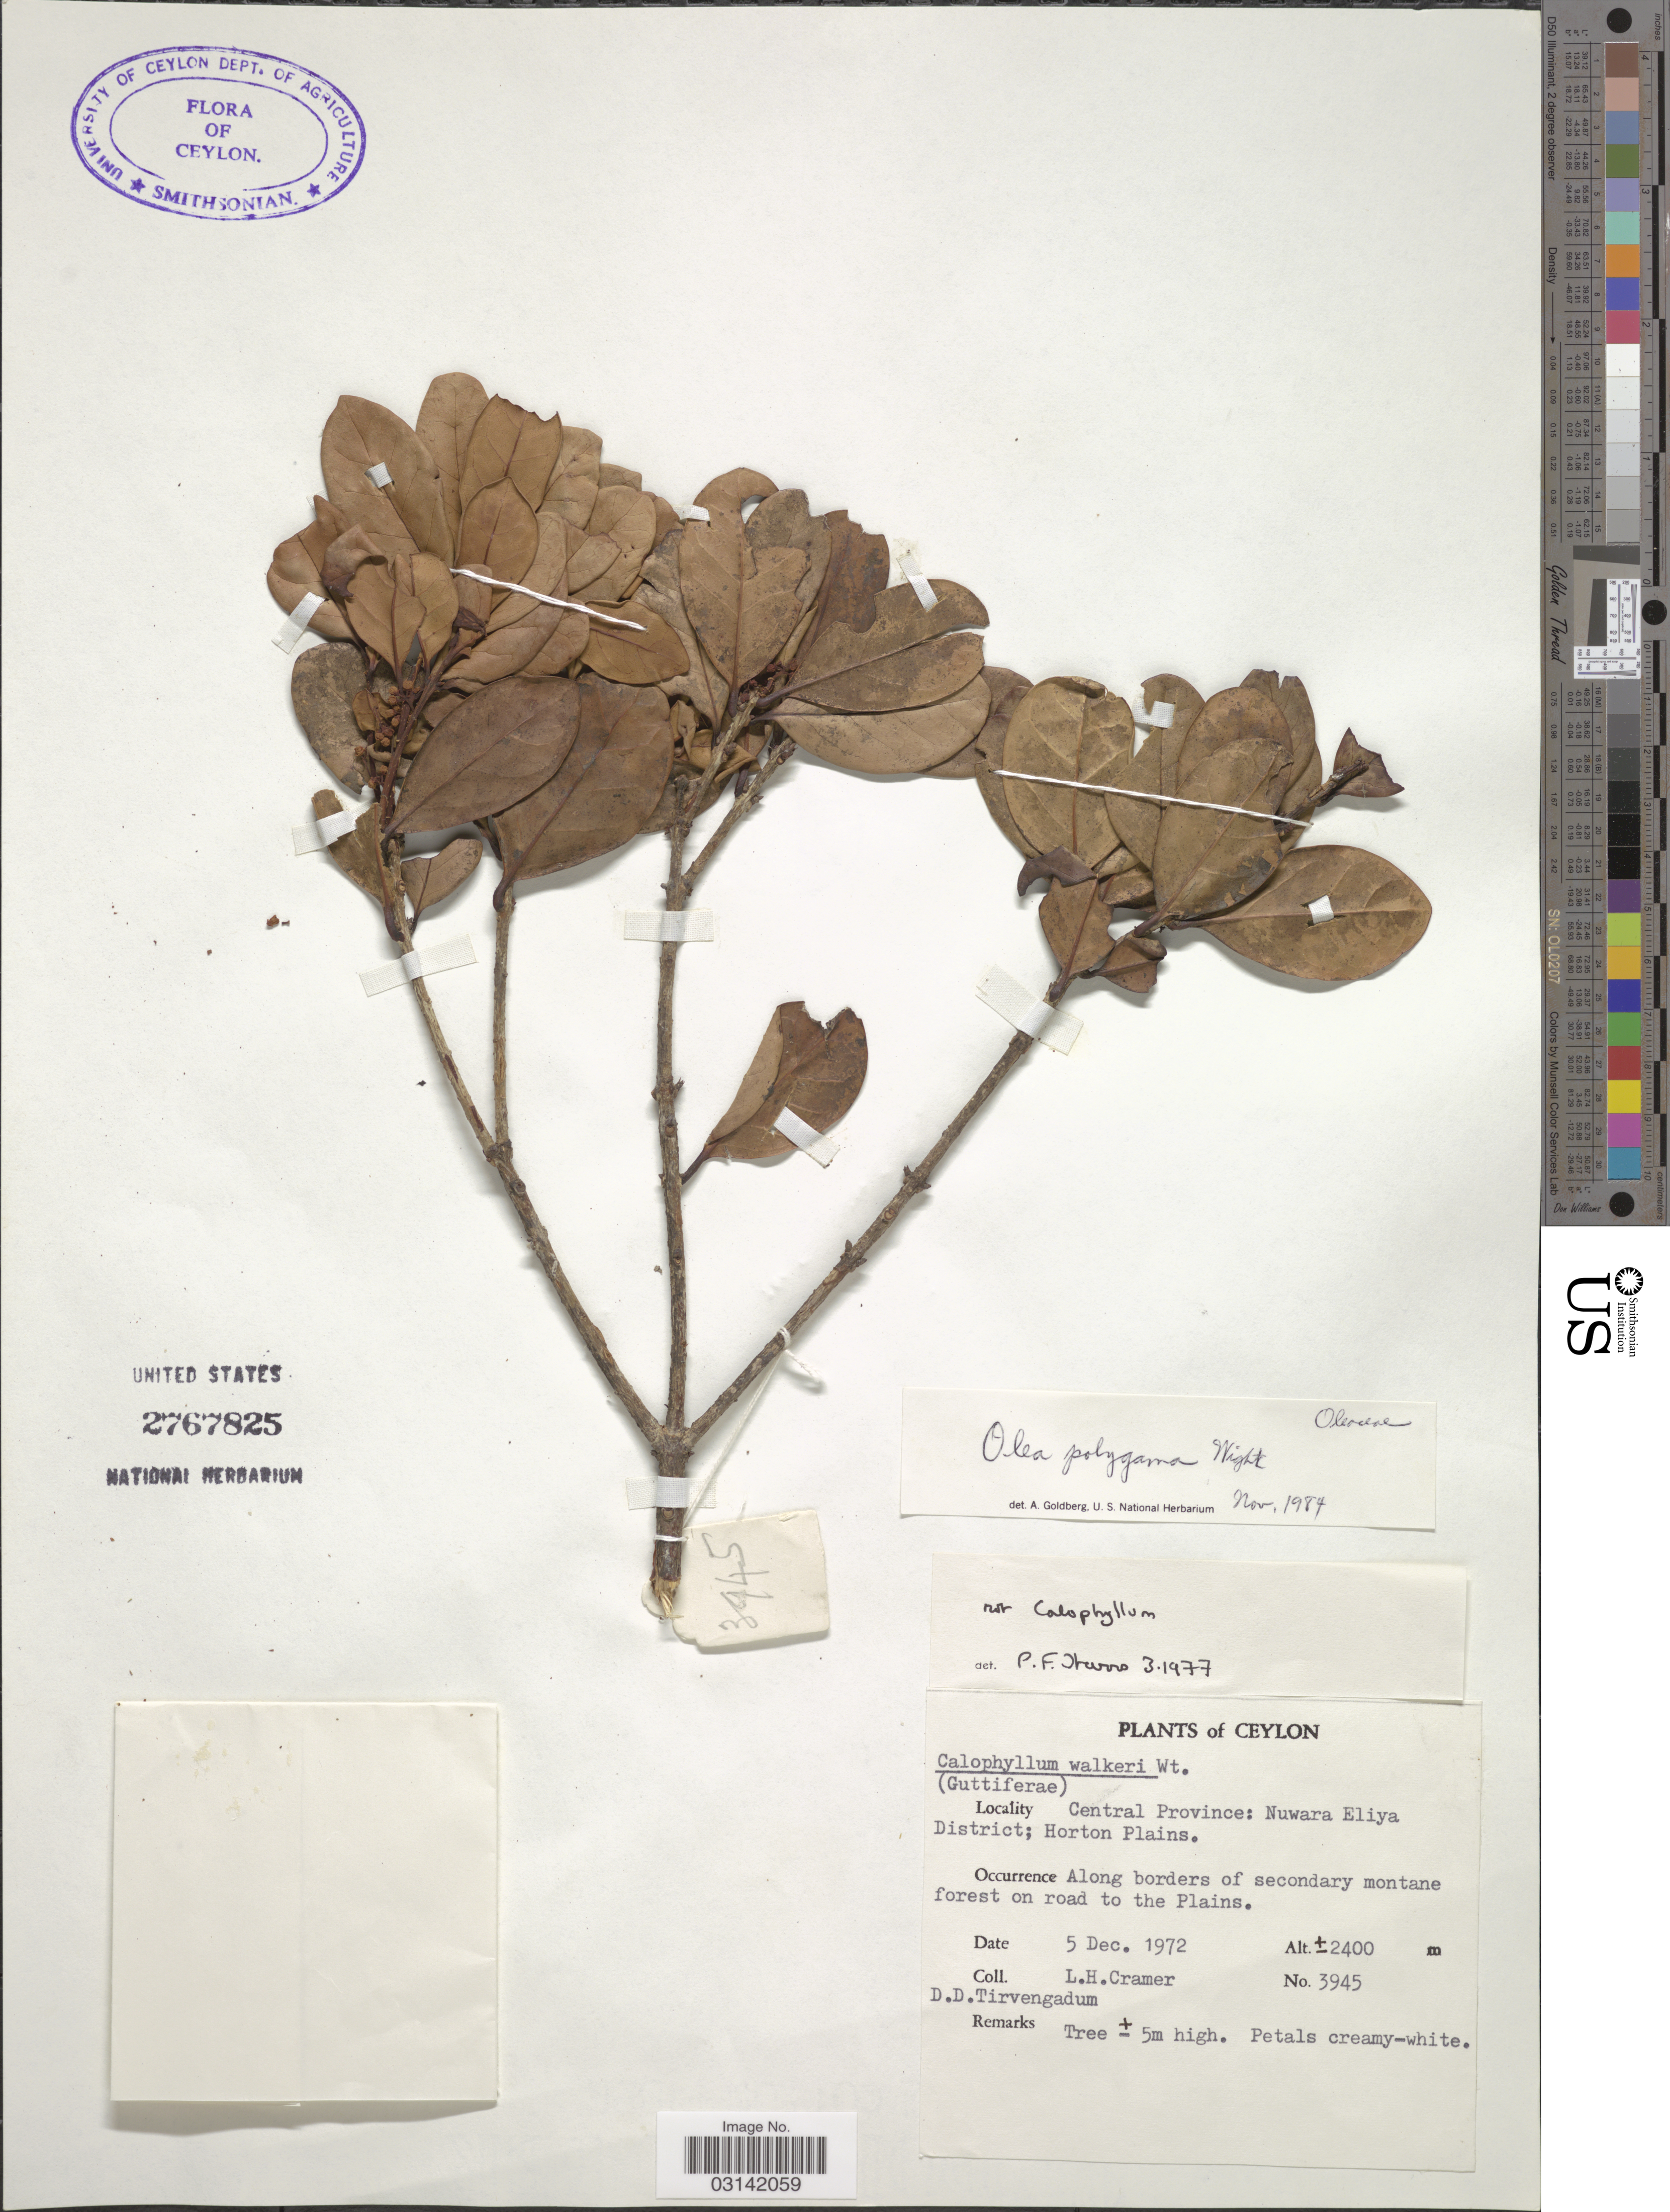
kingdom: Plantae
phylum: Tracheophyta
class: Magnoliopsida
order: Lamiales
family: Oleaceae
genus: Tetrapilus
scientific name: Tetrapilus polygamus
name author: (Wight) L.A.S. Johnson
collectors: L. H. Cramer & D. Tirvengadum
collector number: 3945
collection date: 1972-12-05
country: Sri Lanka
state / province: Central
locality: Ceylon, Nuwara Eliya District; Horton Plains. Along borders of secondary montane forest on road to the Plains.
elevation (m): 2400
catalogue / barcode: US 2767825